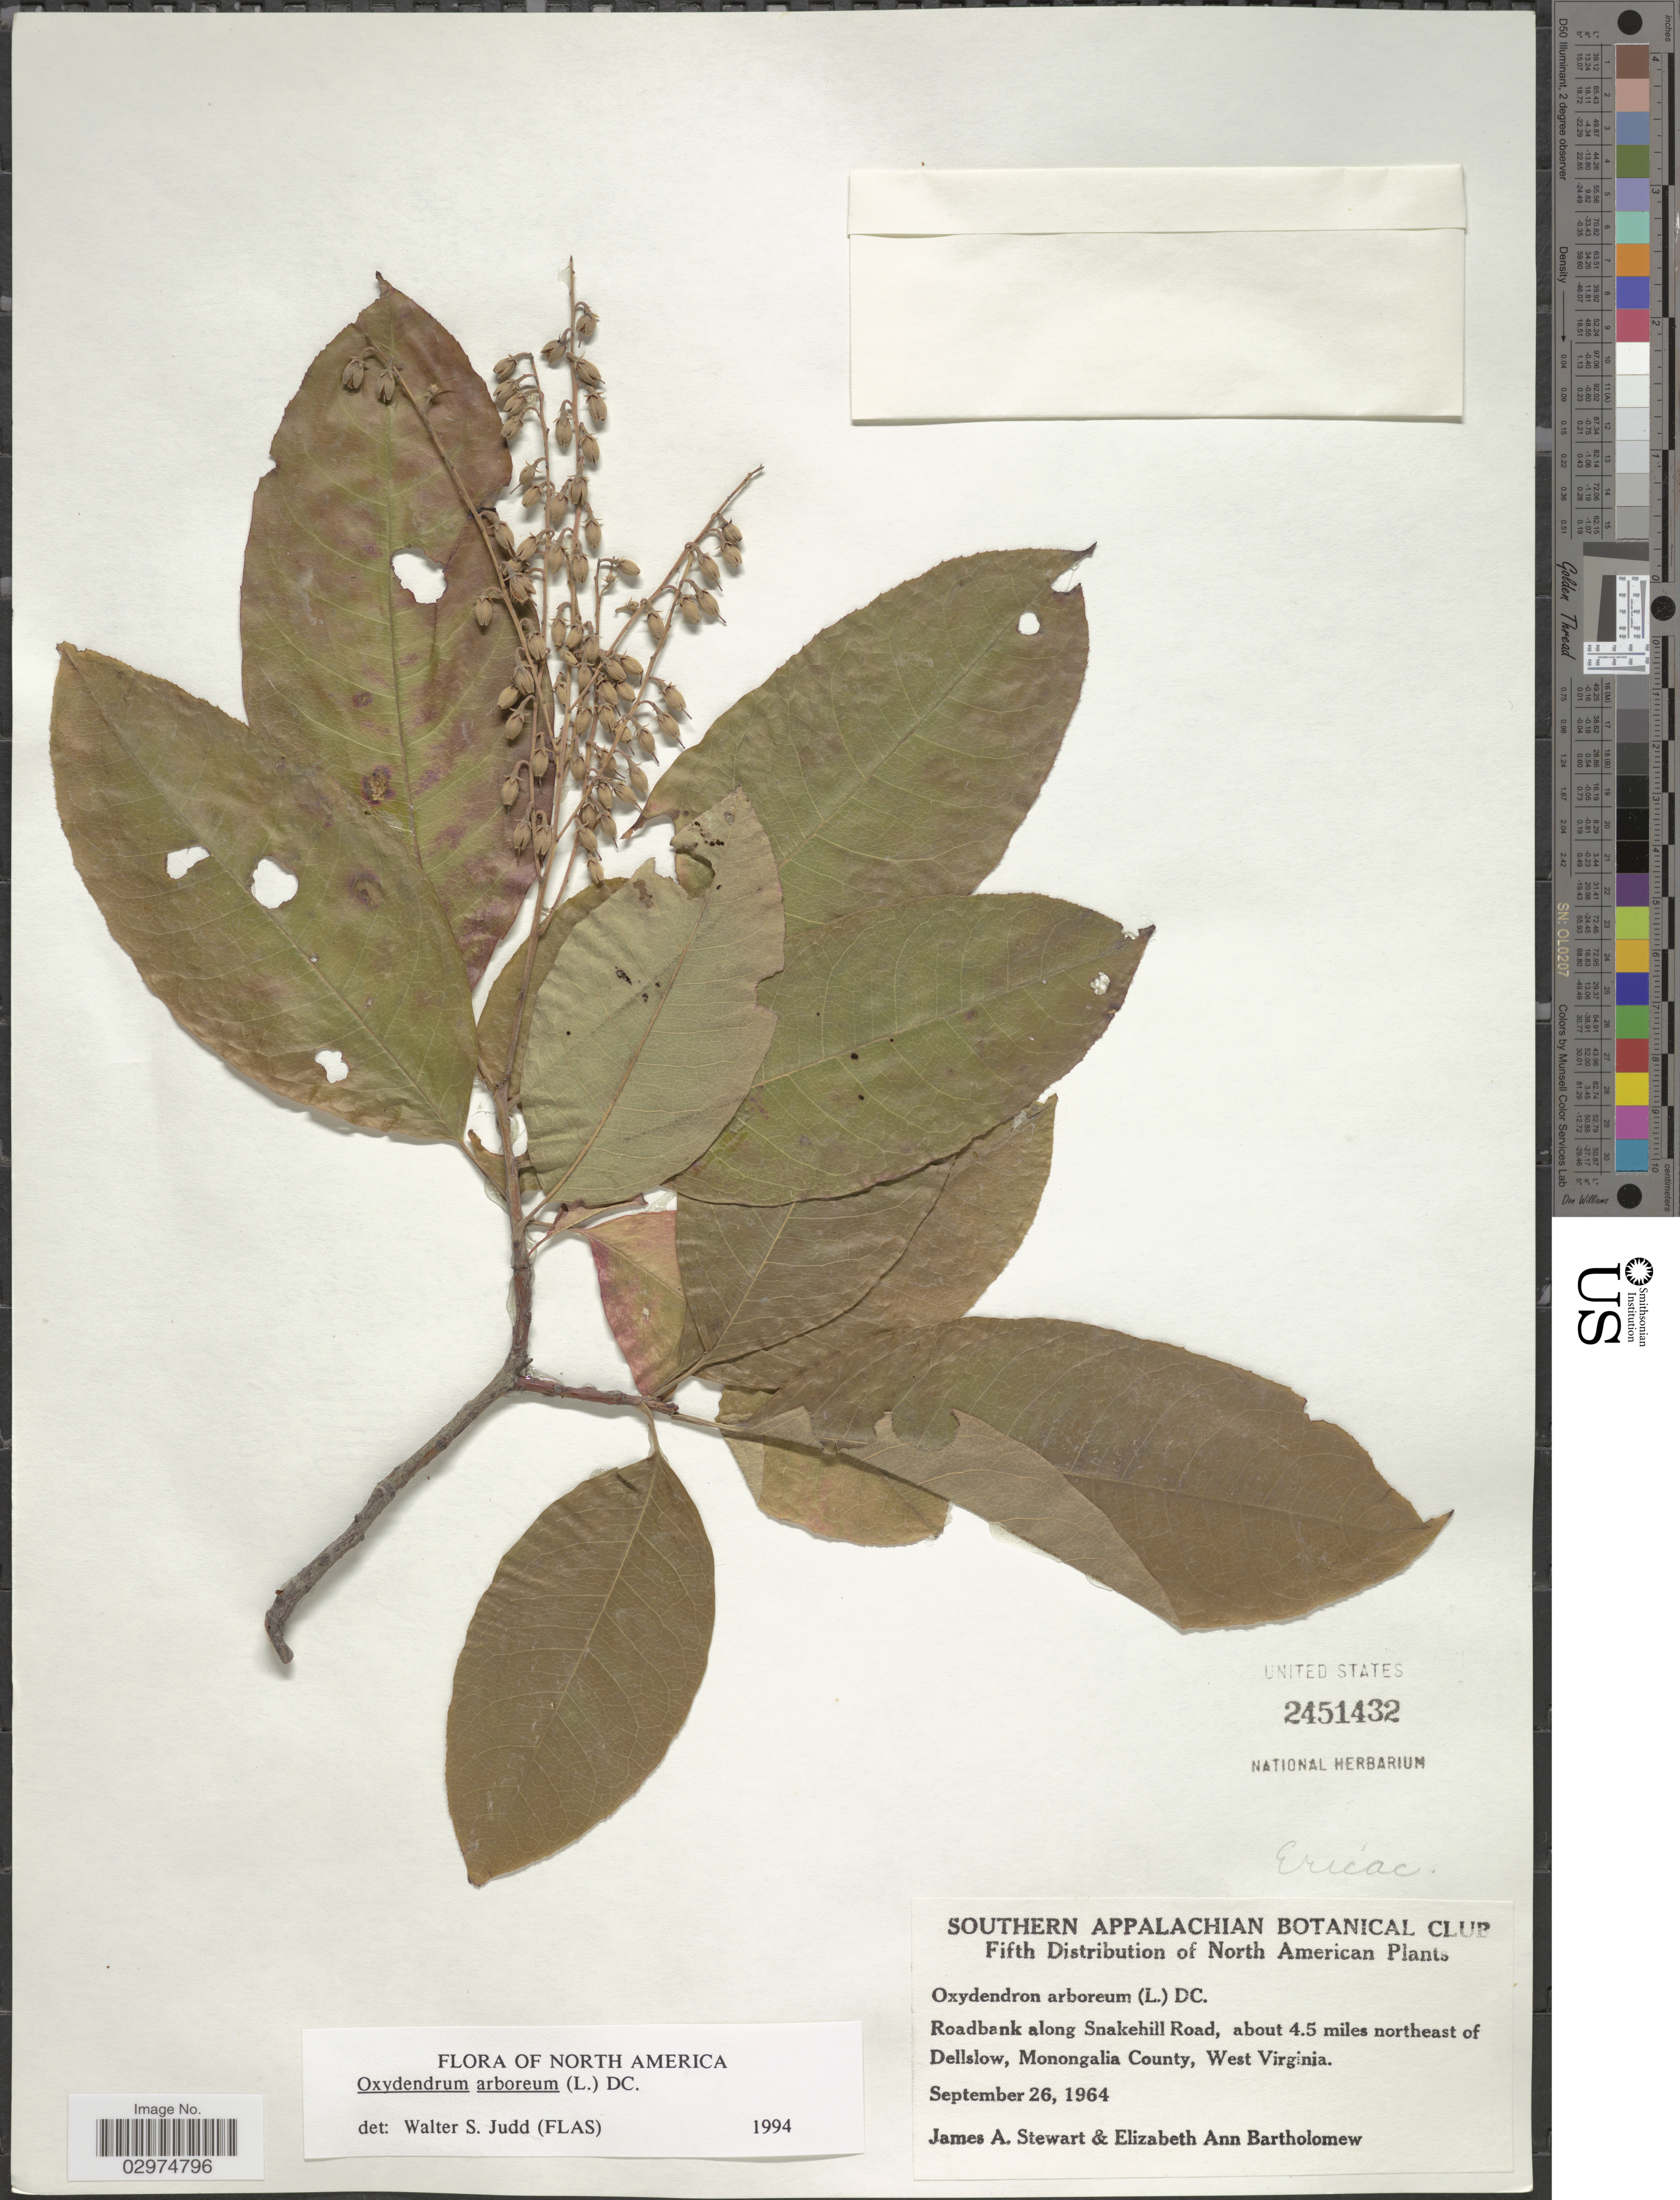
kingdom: Plantae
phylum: Tracheophyta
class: Magnoliopsida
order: Ericales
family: Ericaceae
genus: Oxydendrum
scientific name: Oxydendrum arboreum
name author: (L.) DC.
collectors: J. A. Stewart & E. Bartholomew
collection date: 1964-09-26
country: United States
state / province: West Virginia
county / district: Monongalia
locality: Roadbank along Snakehill Road, about 4.5 miles northeast of Dellslow, Monongalia County.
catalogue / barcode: US 2451432